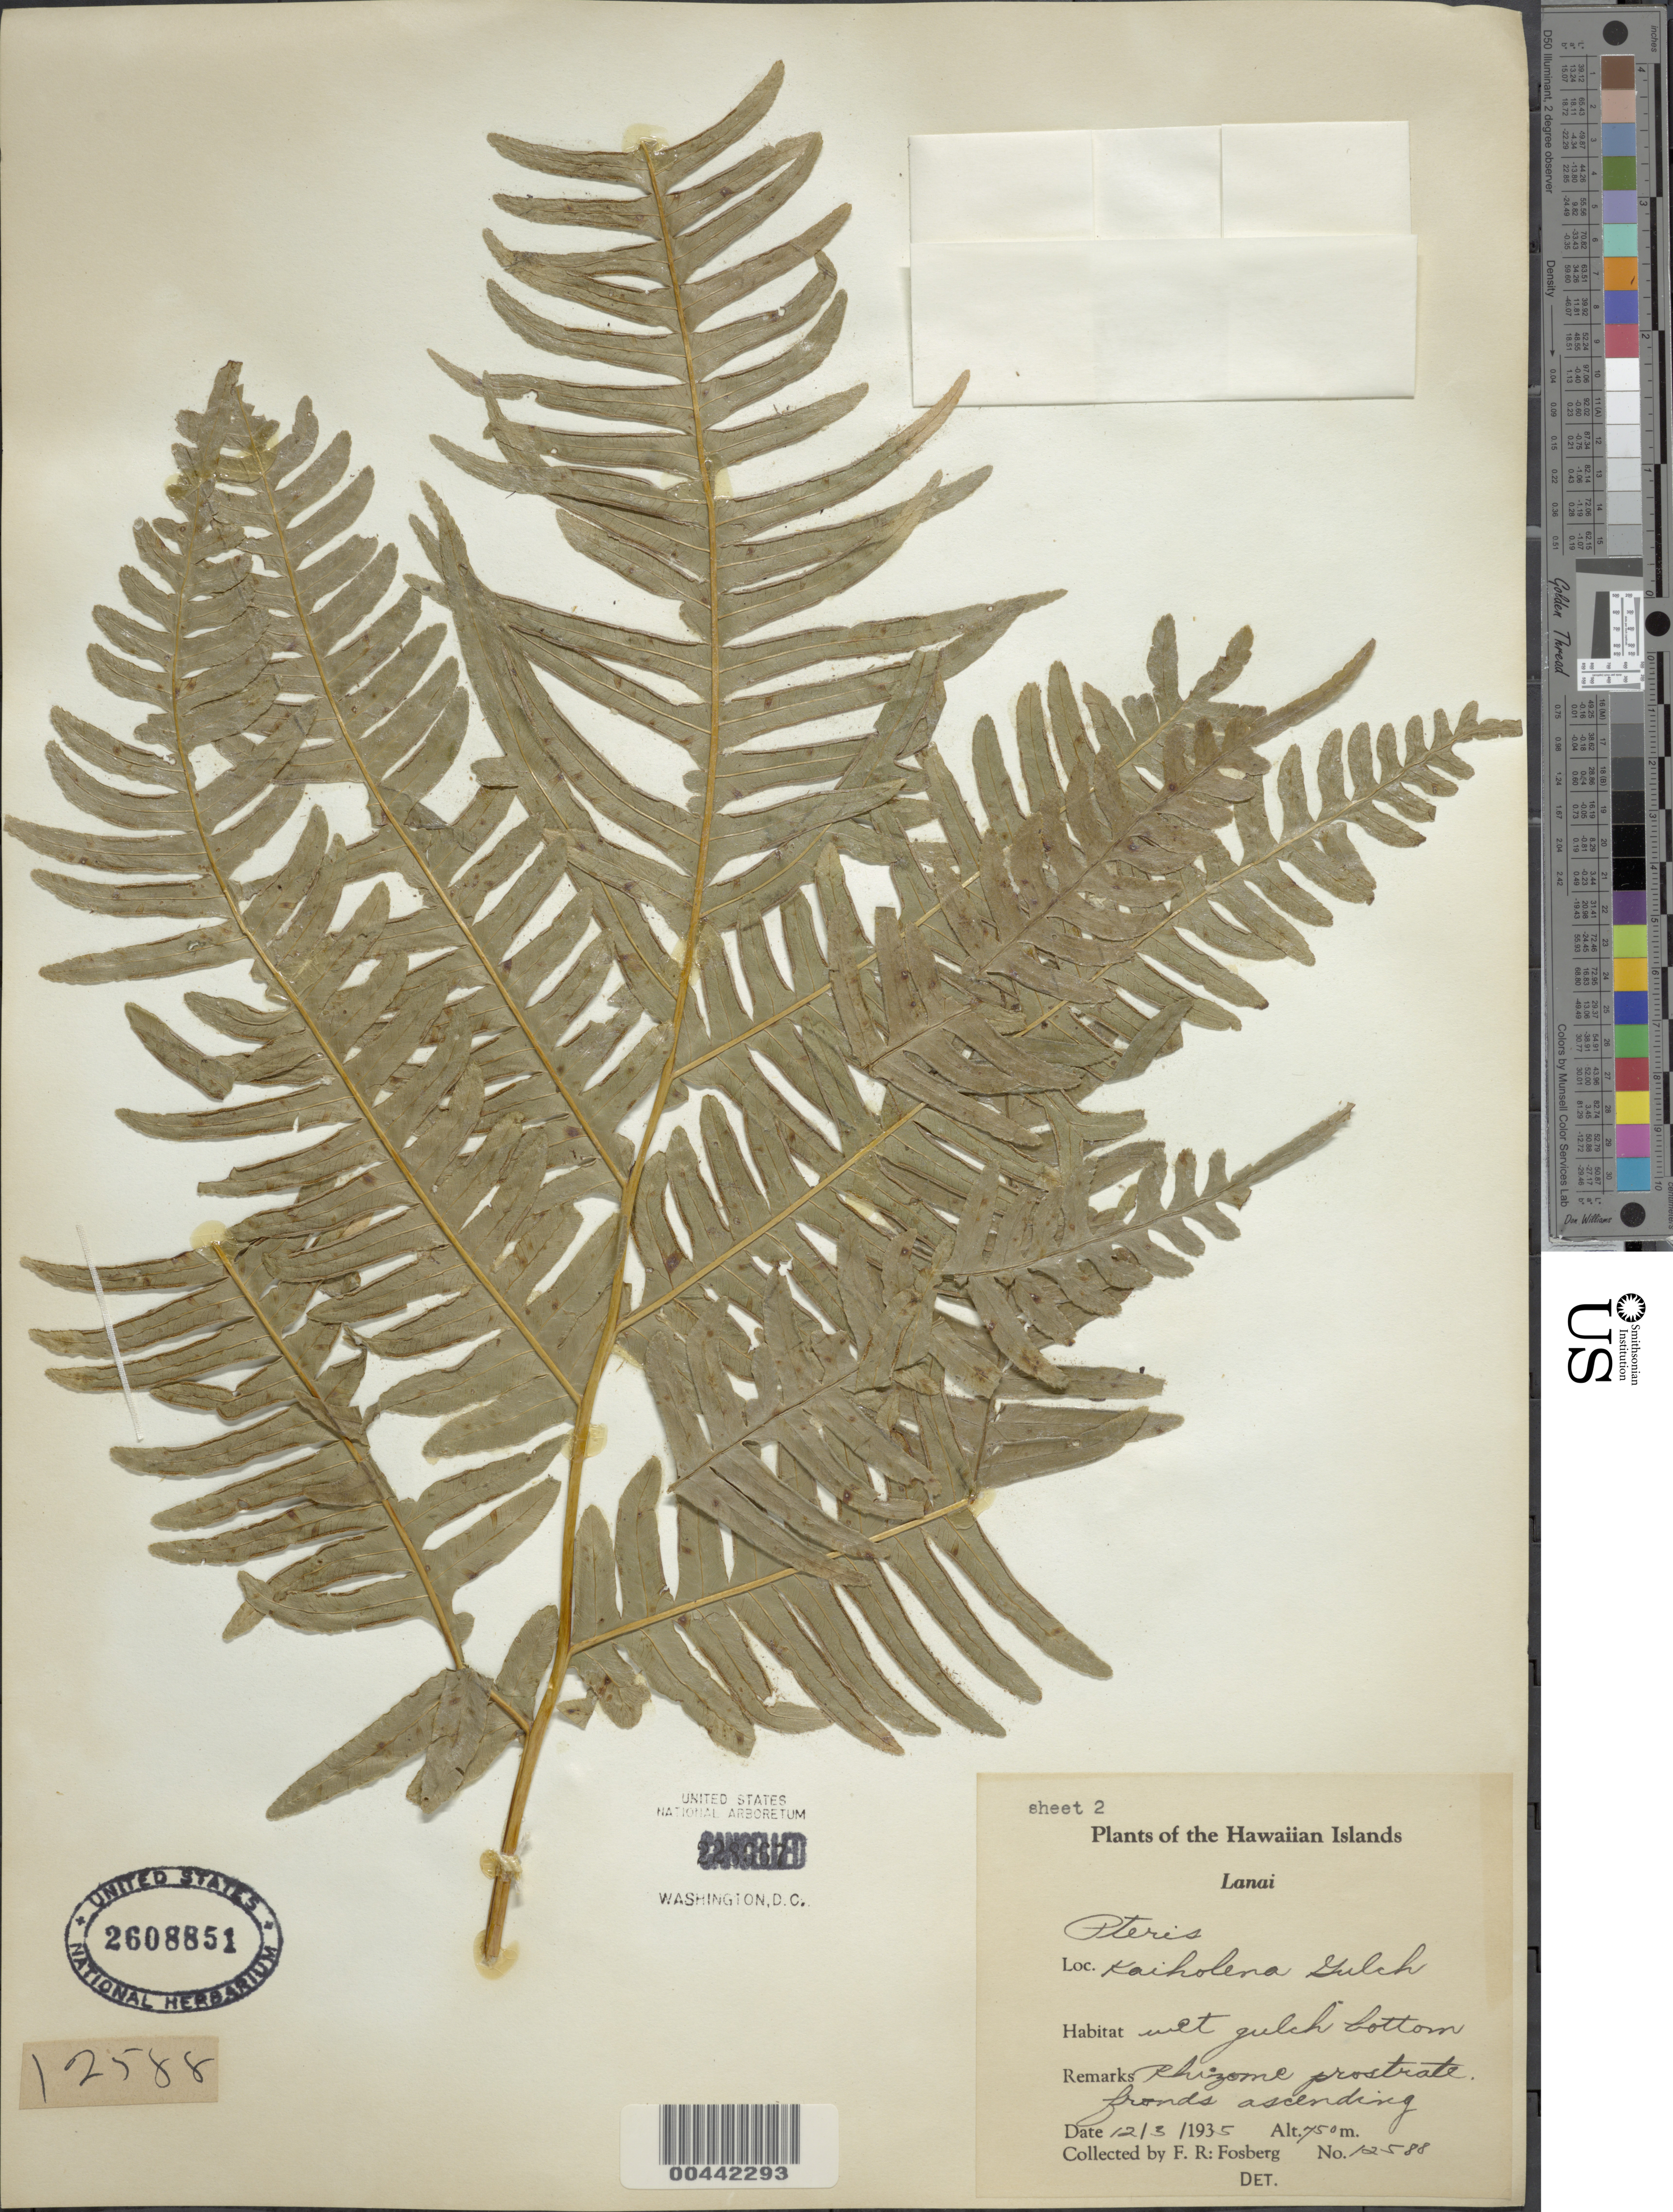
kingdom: Plantae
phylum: Tracheophyta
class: Polypodiopsida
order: Polypodiales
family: Pteridaceae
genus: Pteris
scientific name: Pteris terminalis var. terminalis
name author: Wall.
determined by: Palmer, D. D.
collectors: F. R. Fosberg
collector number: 12588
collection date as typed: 12 Mar 1935 or 3 Dec 1935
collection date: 1935-03-12 or 1935-12-03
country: United States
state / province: Hawaii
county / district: Maui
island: Lana'i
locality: Kaiholena Gulch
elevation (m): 750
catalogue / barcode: US 2608851